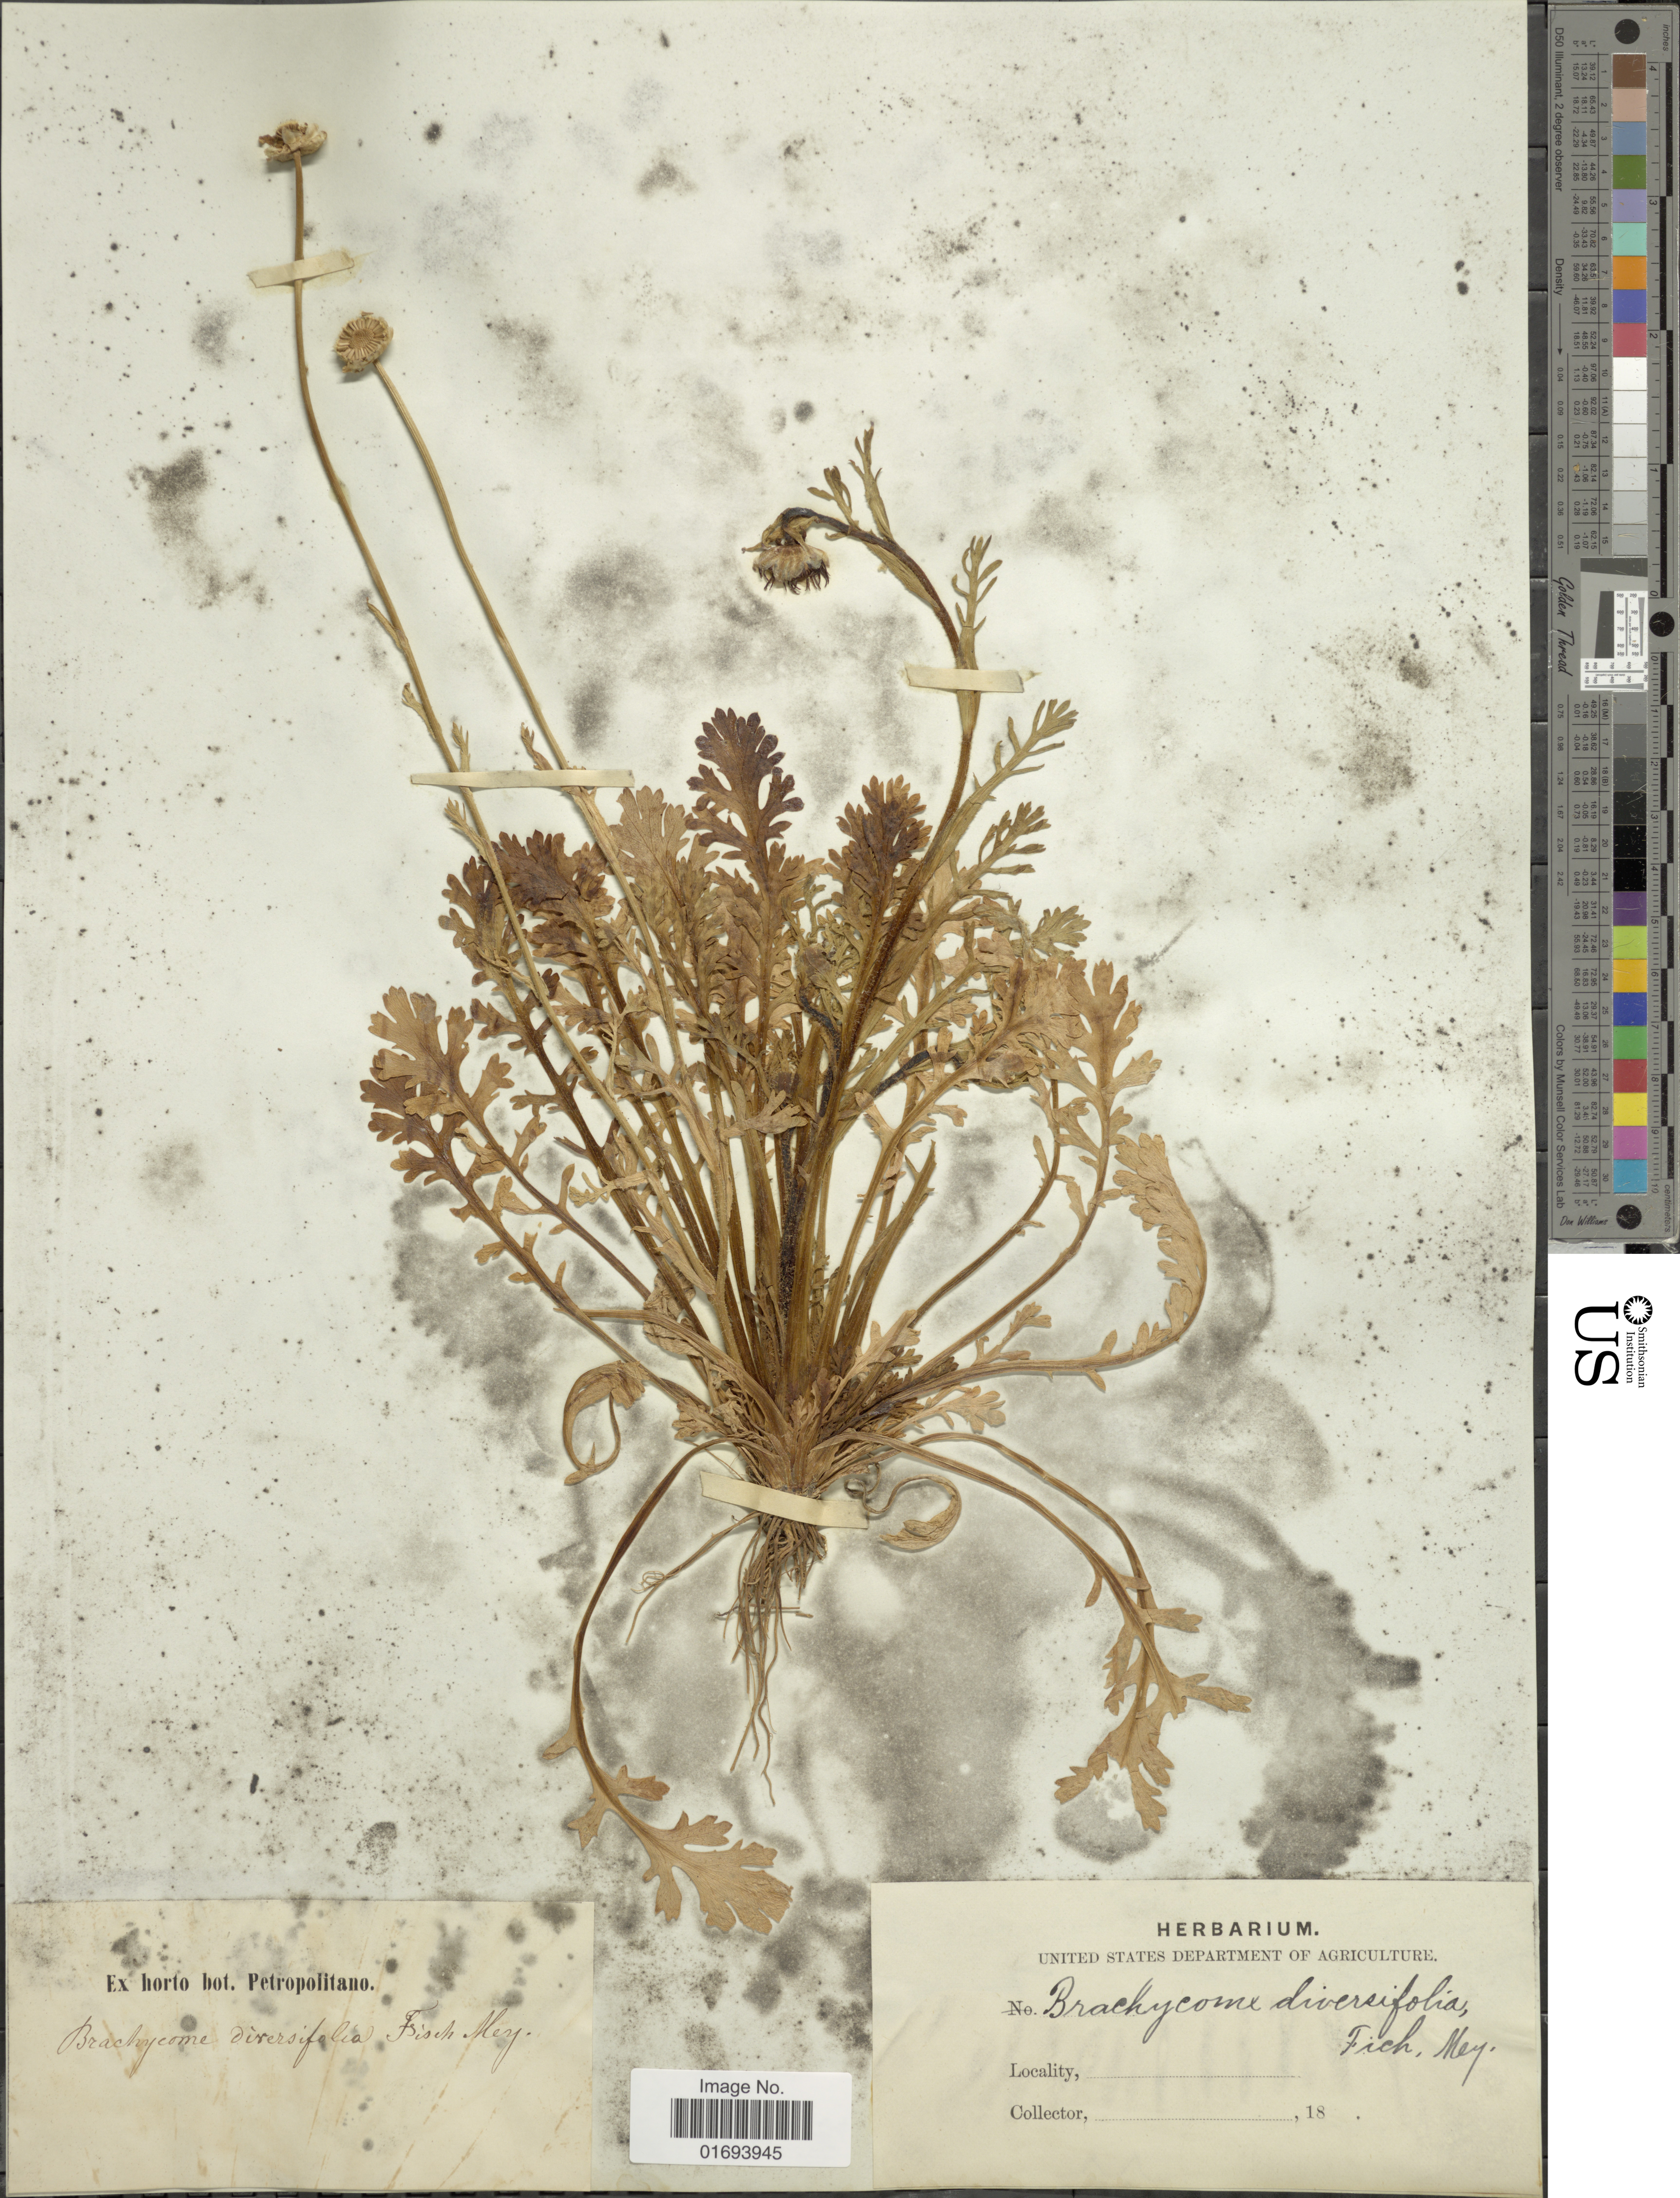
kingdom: Plantae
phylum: Tracheophyta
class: Magnoliopsida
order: Asterales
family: Asteraceae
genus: Brachyscome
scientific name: Brachyscome diversifolia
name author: (Graham ex Hook.) Fischer & C.A. Mey.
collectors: ex Horto Bot. Petropolitano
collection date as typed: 18